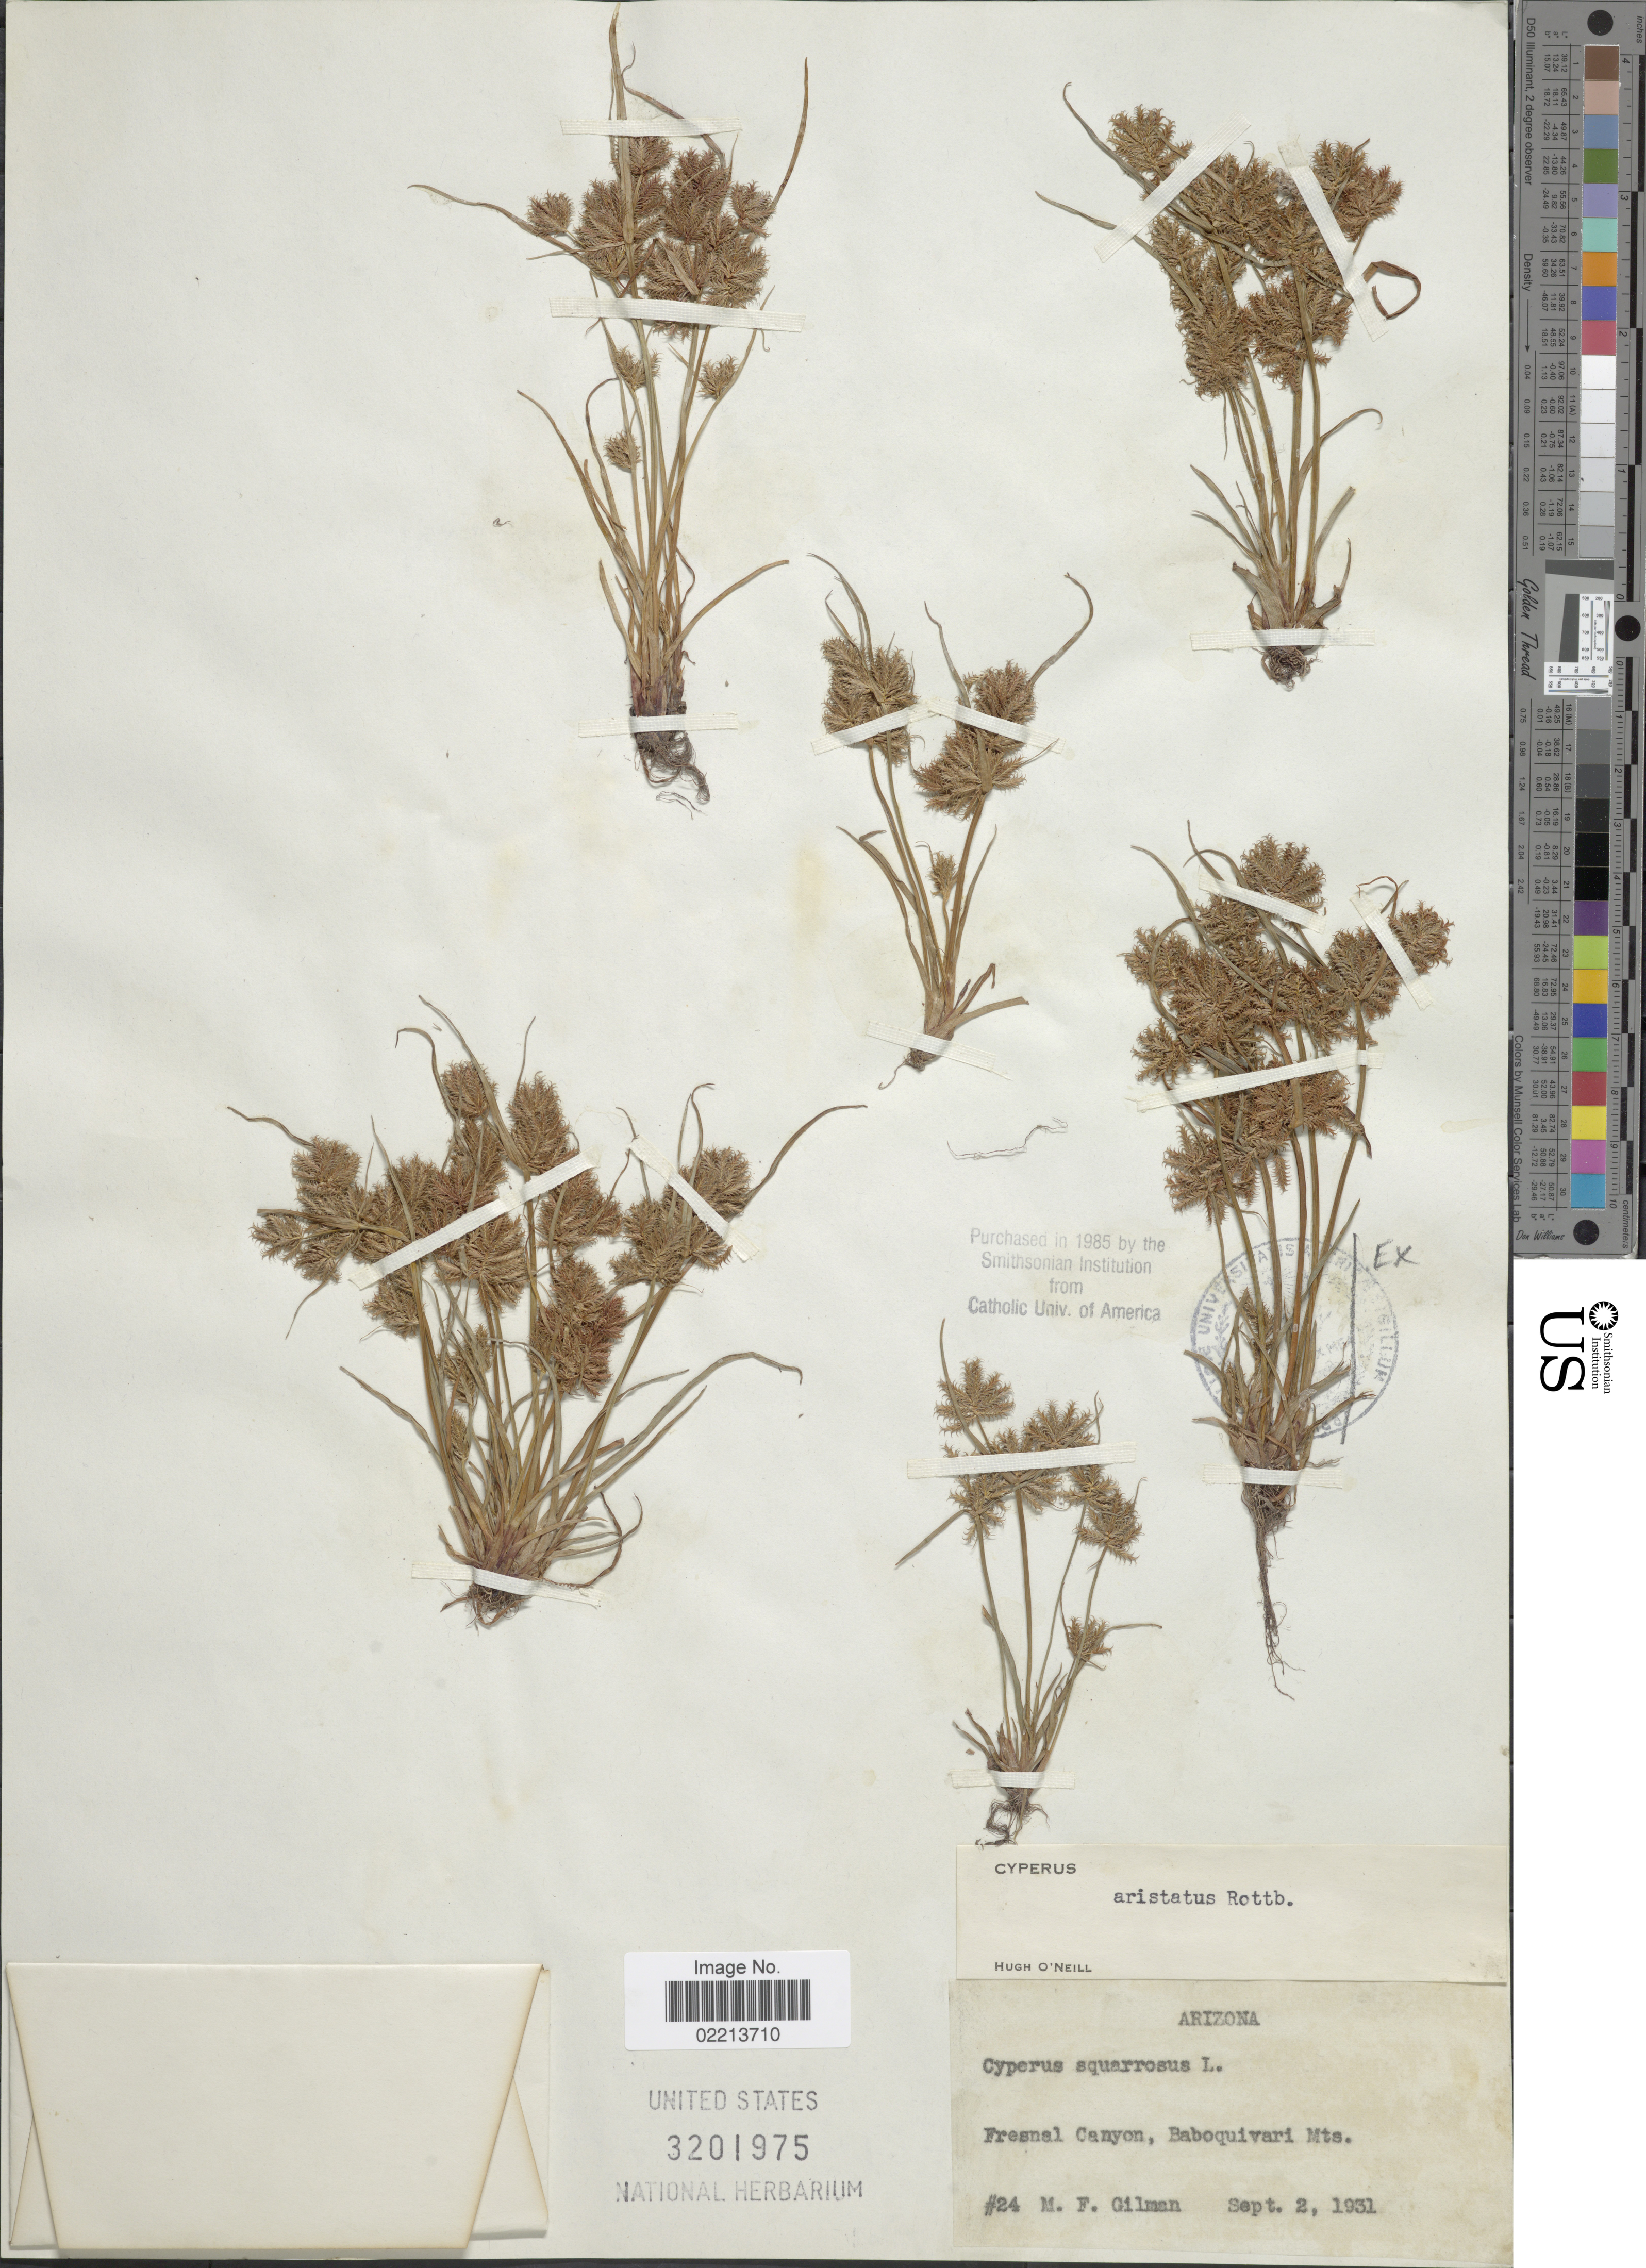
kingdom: Plantae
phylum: Tracheophyta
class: Liliopsida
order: Poales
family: Cyperaceae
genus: Cyperus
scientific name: Cyperus squarrosus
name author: L.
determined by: Strong, Mark T., (BOT), Smithsonian Institution - National Museum of Natural History (UNITED STATES)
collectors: M. F. Gilman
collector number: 24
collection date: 1931-09-02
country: United States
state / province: Arizona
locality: Fresnal Canyon, Baboquivari Mts.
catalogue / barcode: US 3201975